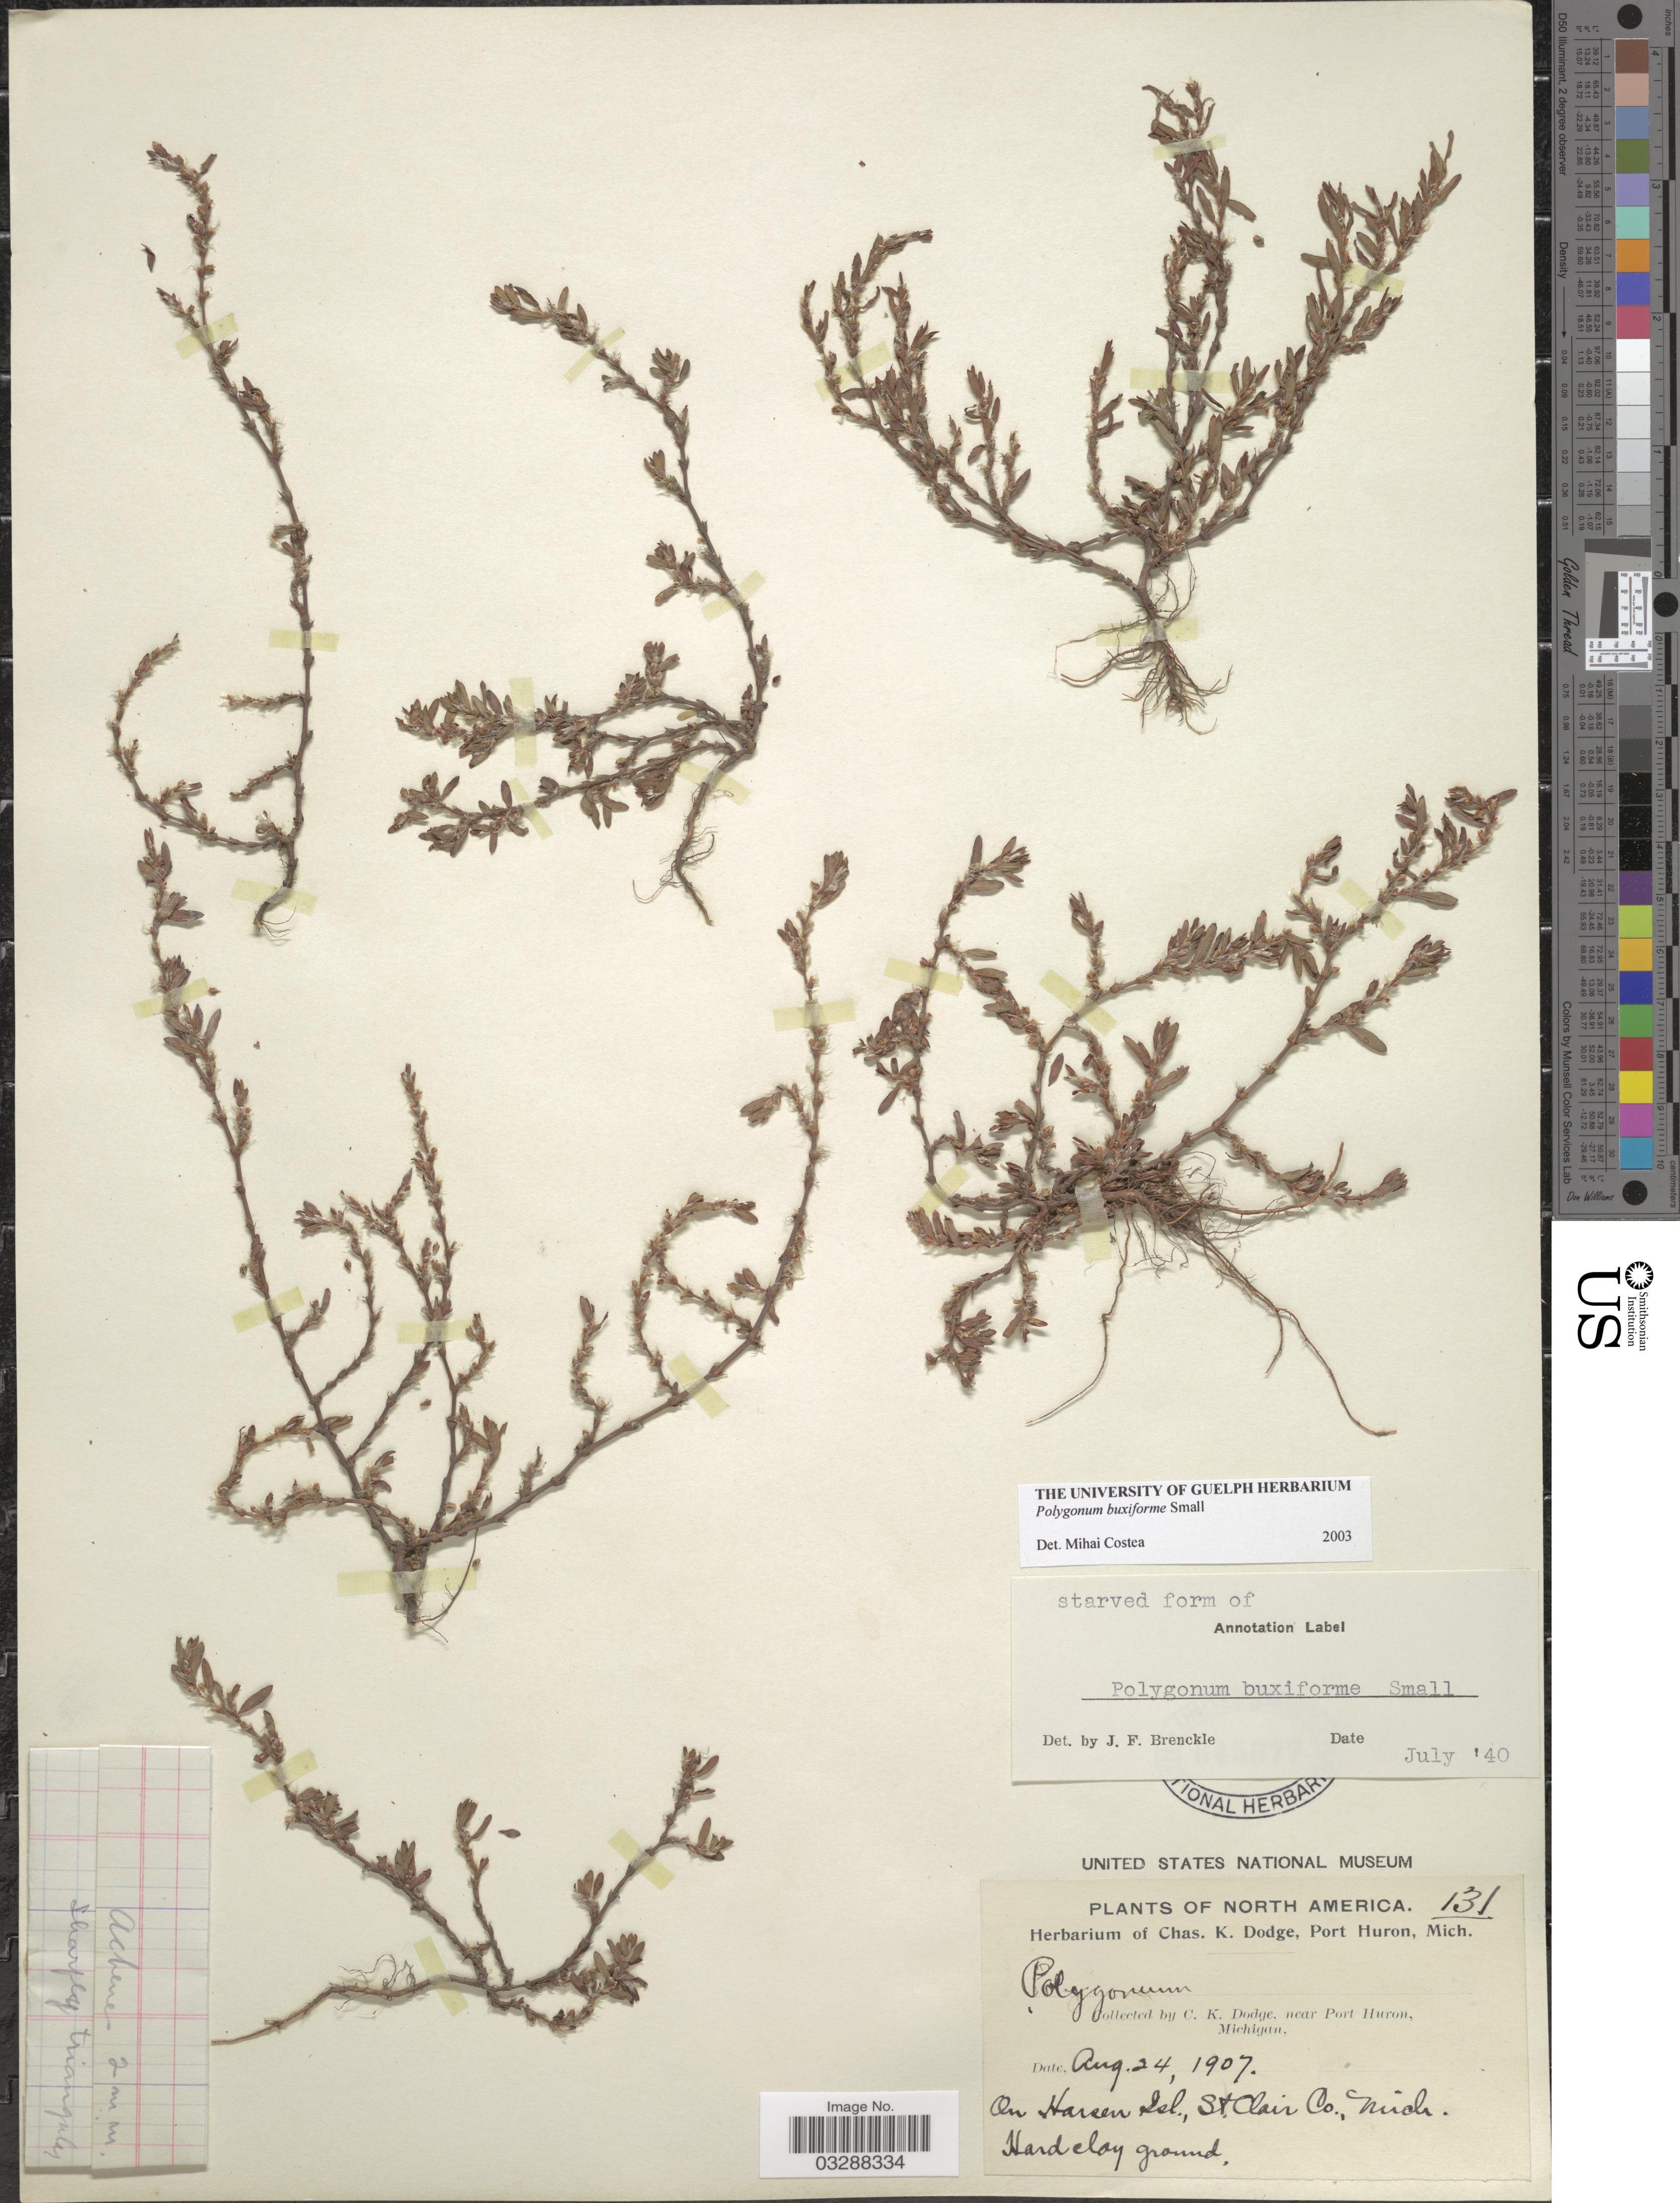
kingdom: Plantae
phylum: Tracheophyta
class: Magnoliopsida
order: Caryophyllales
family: Polygonaceae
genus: Polygonum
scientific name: Polygonum buxiforme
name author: Small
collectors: C. Dodge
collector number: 131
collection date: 1907-08-24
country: United States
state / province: Michigan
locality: Near Port Huron, On Harsen Isl., St. Clair Co.